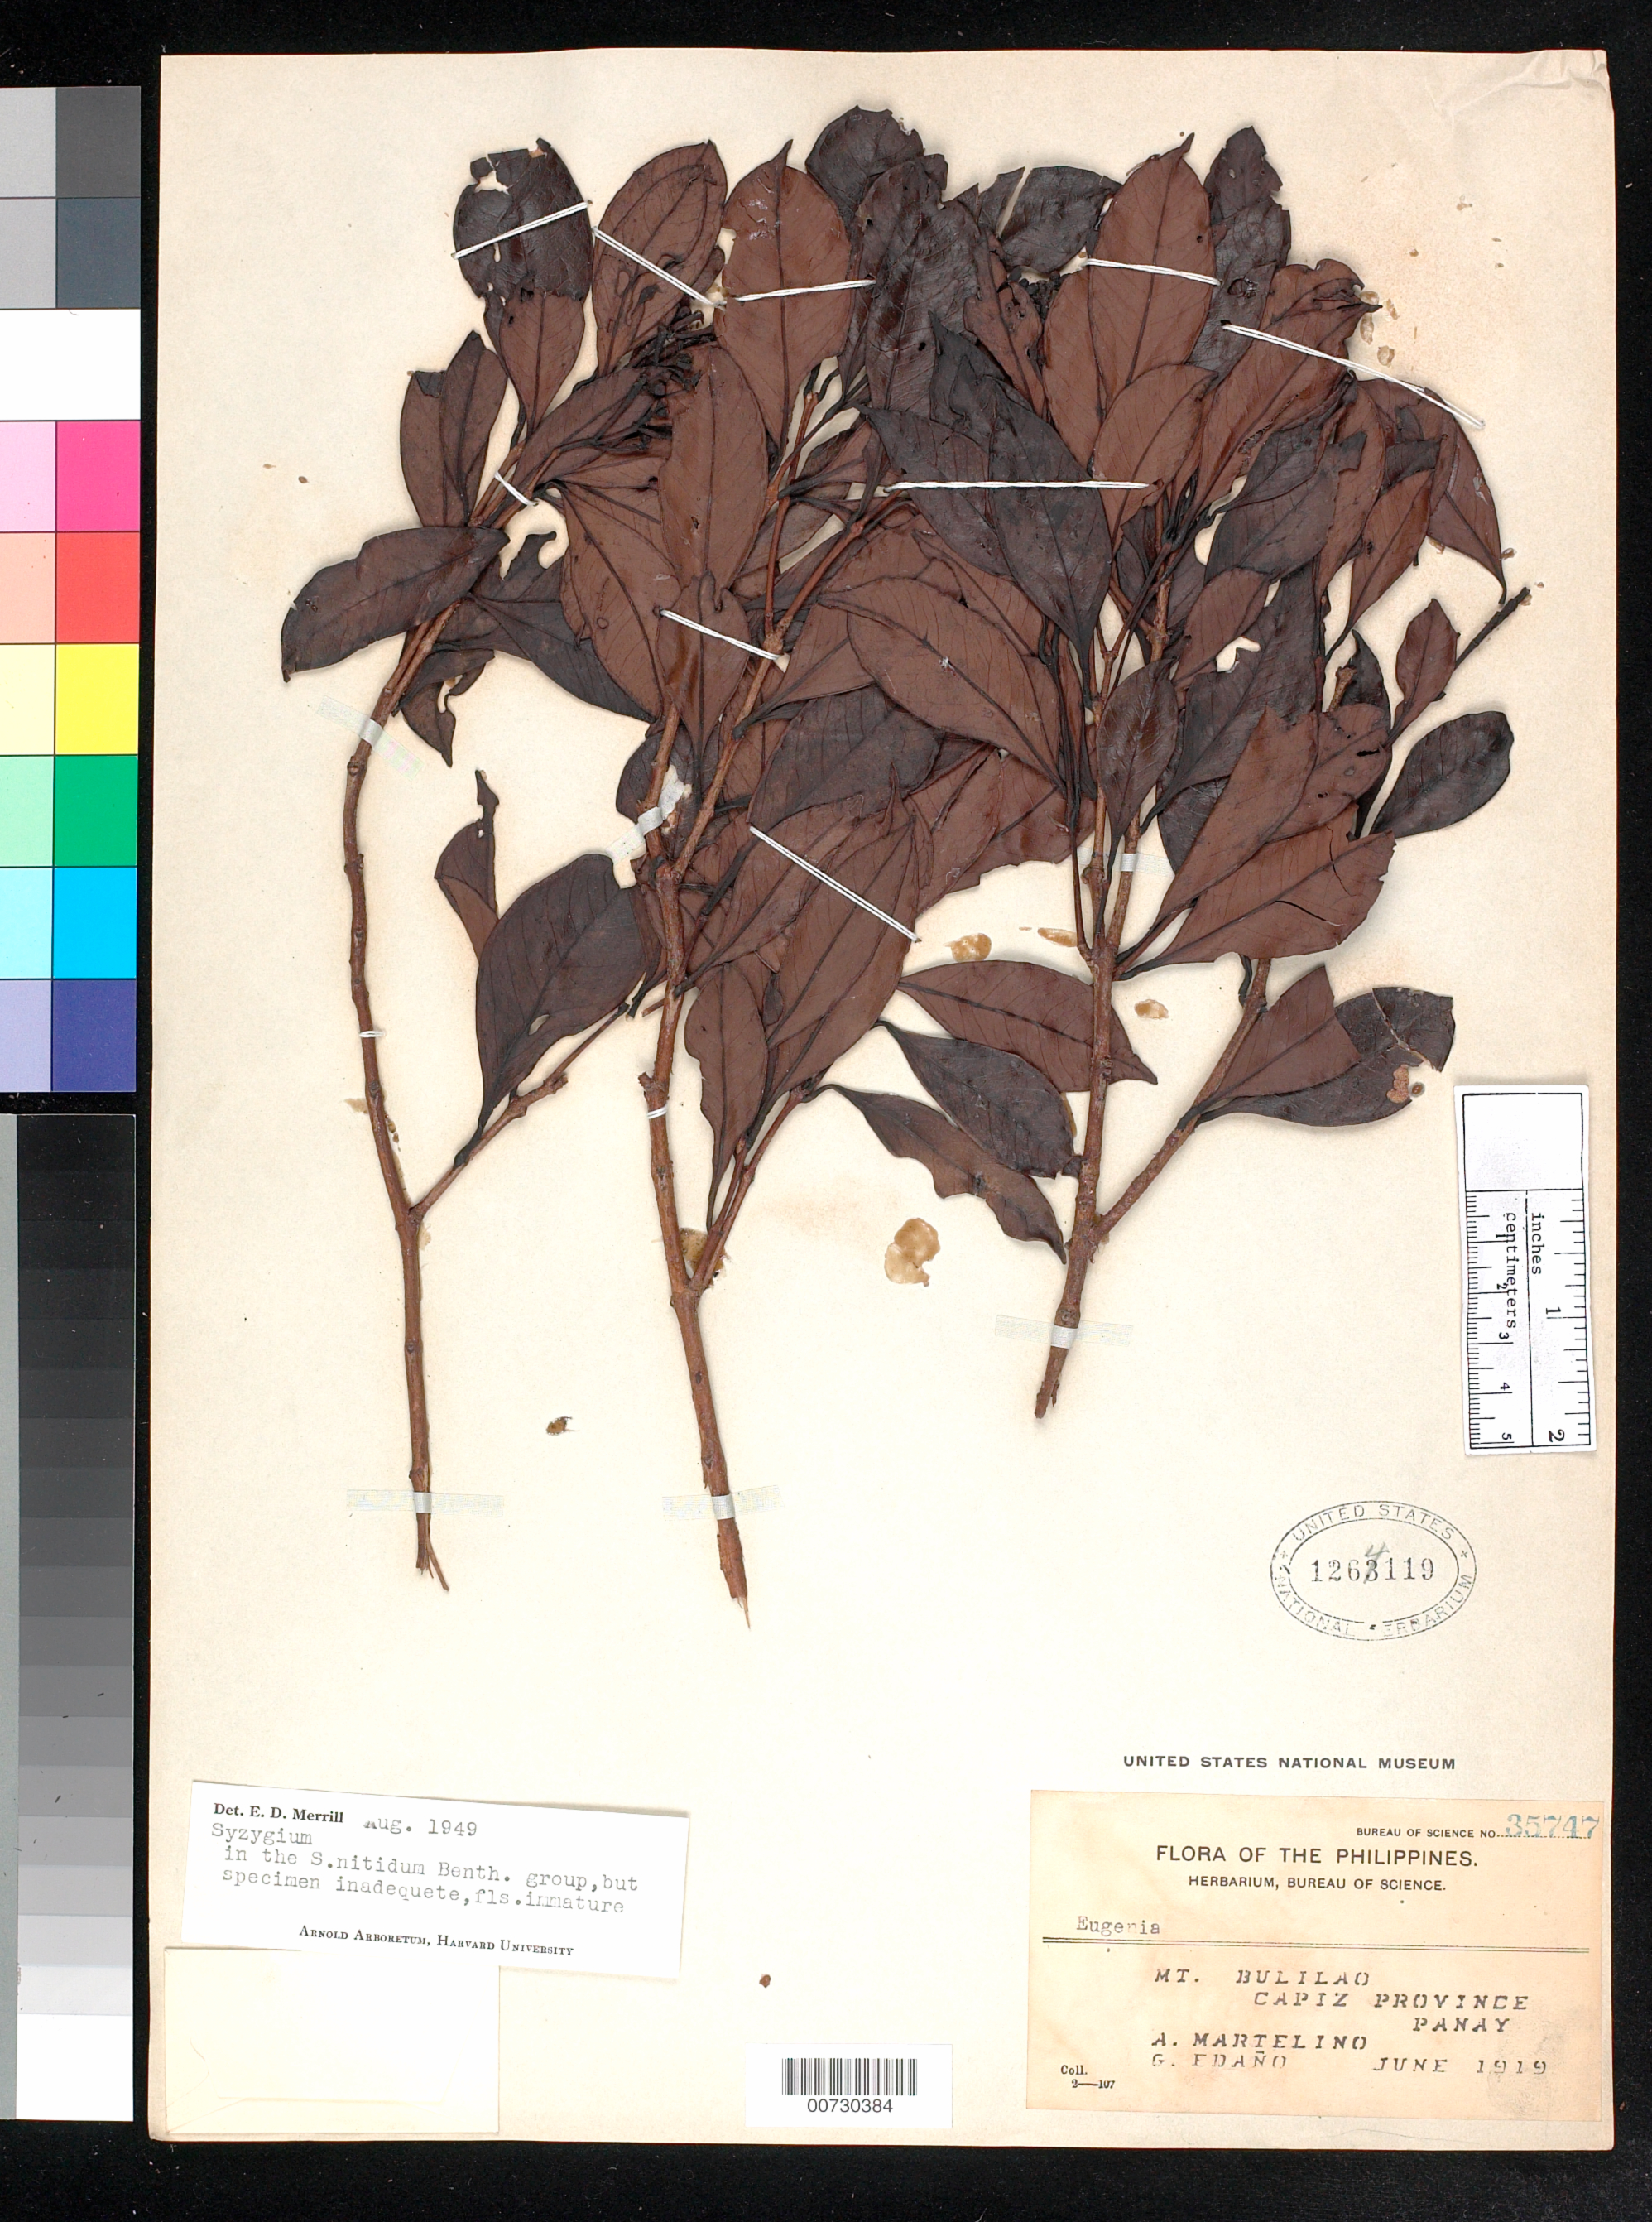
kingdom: Plantae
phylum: Tracheophyta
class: Magnoliopsida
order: Myrtales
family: Myrtaceae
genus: Syzygium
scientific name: Syzygium nitidum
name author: Benth.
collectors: A. Martelino & G. E. Edaño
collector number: Bur. Sci. 35747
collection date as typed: Jun 1919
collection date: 1919-06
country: Philippines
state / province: Western Visayas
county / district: Capiz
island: Panay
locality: Mt. Bulilao.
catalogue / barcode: US 1264119